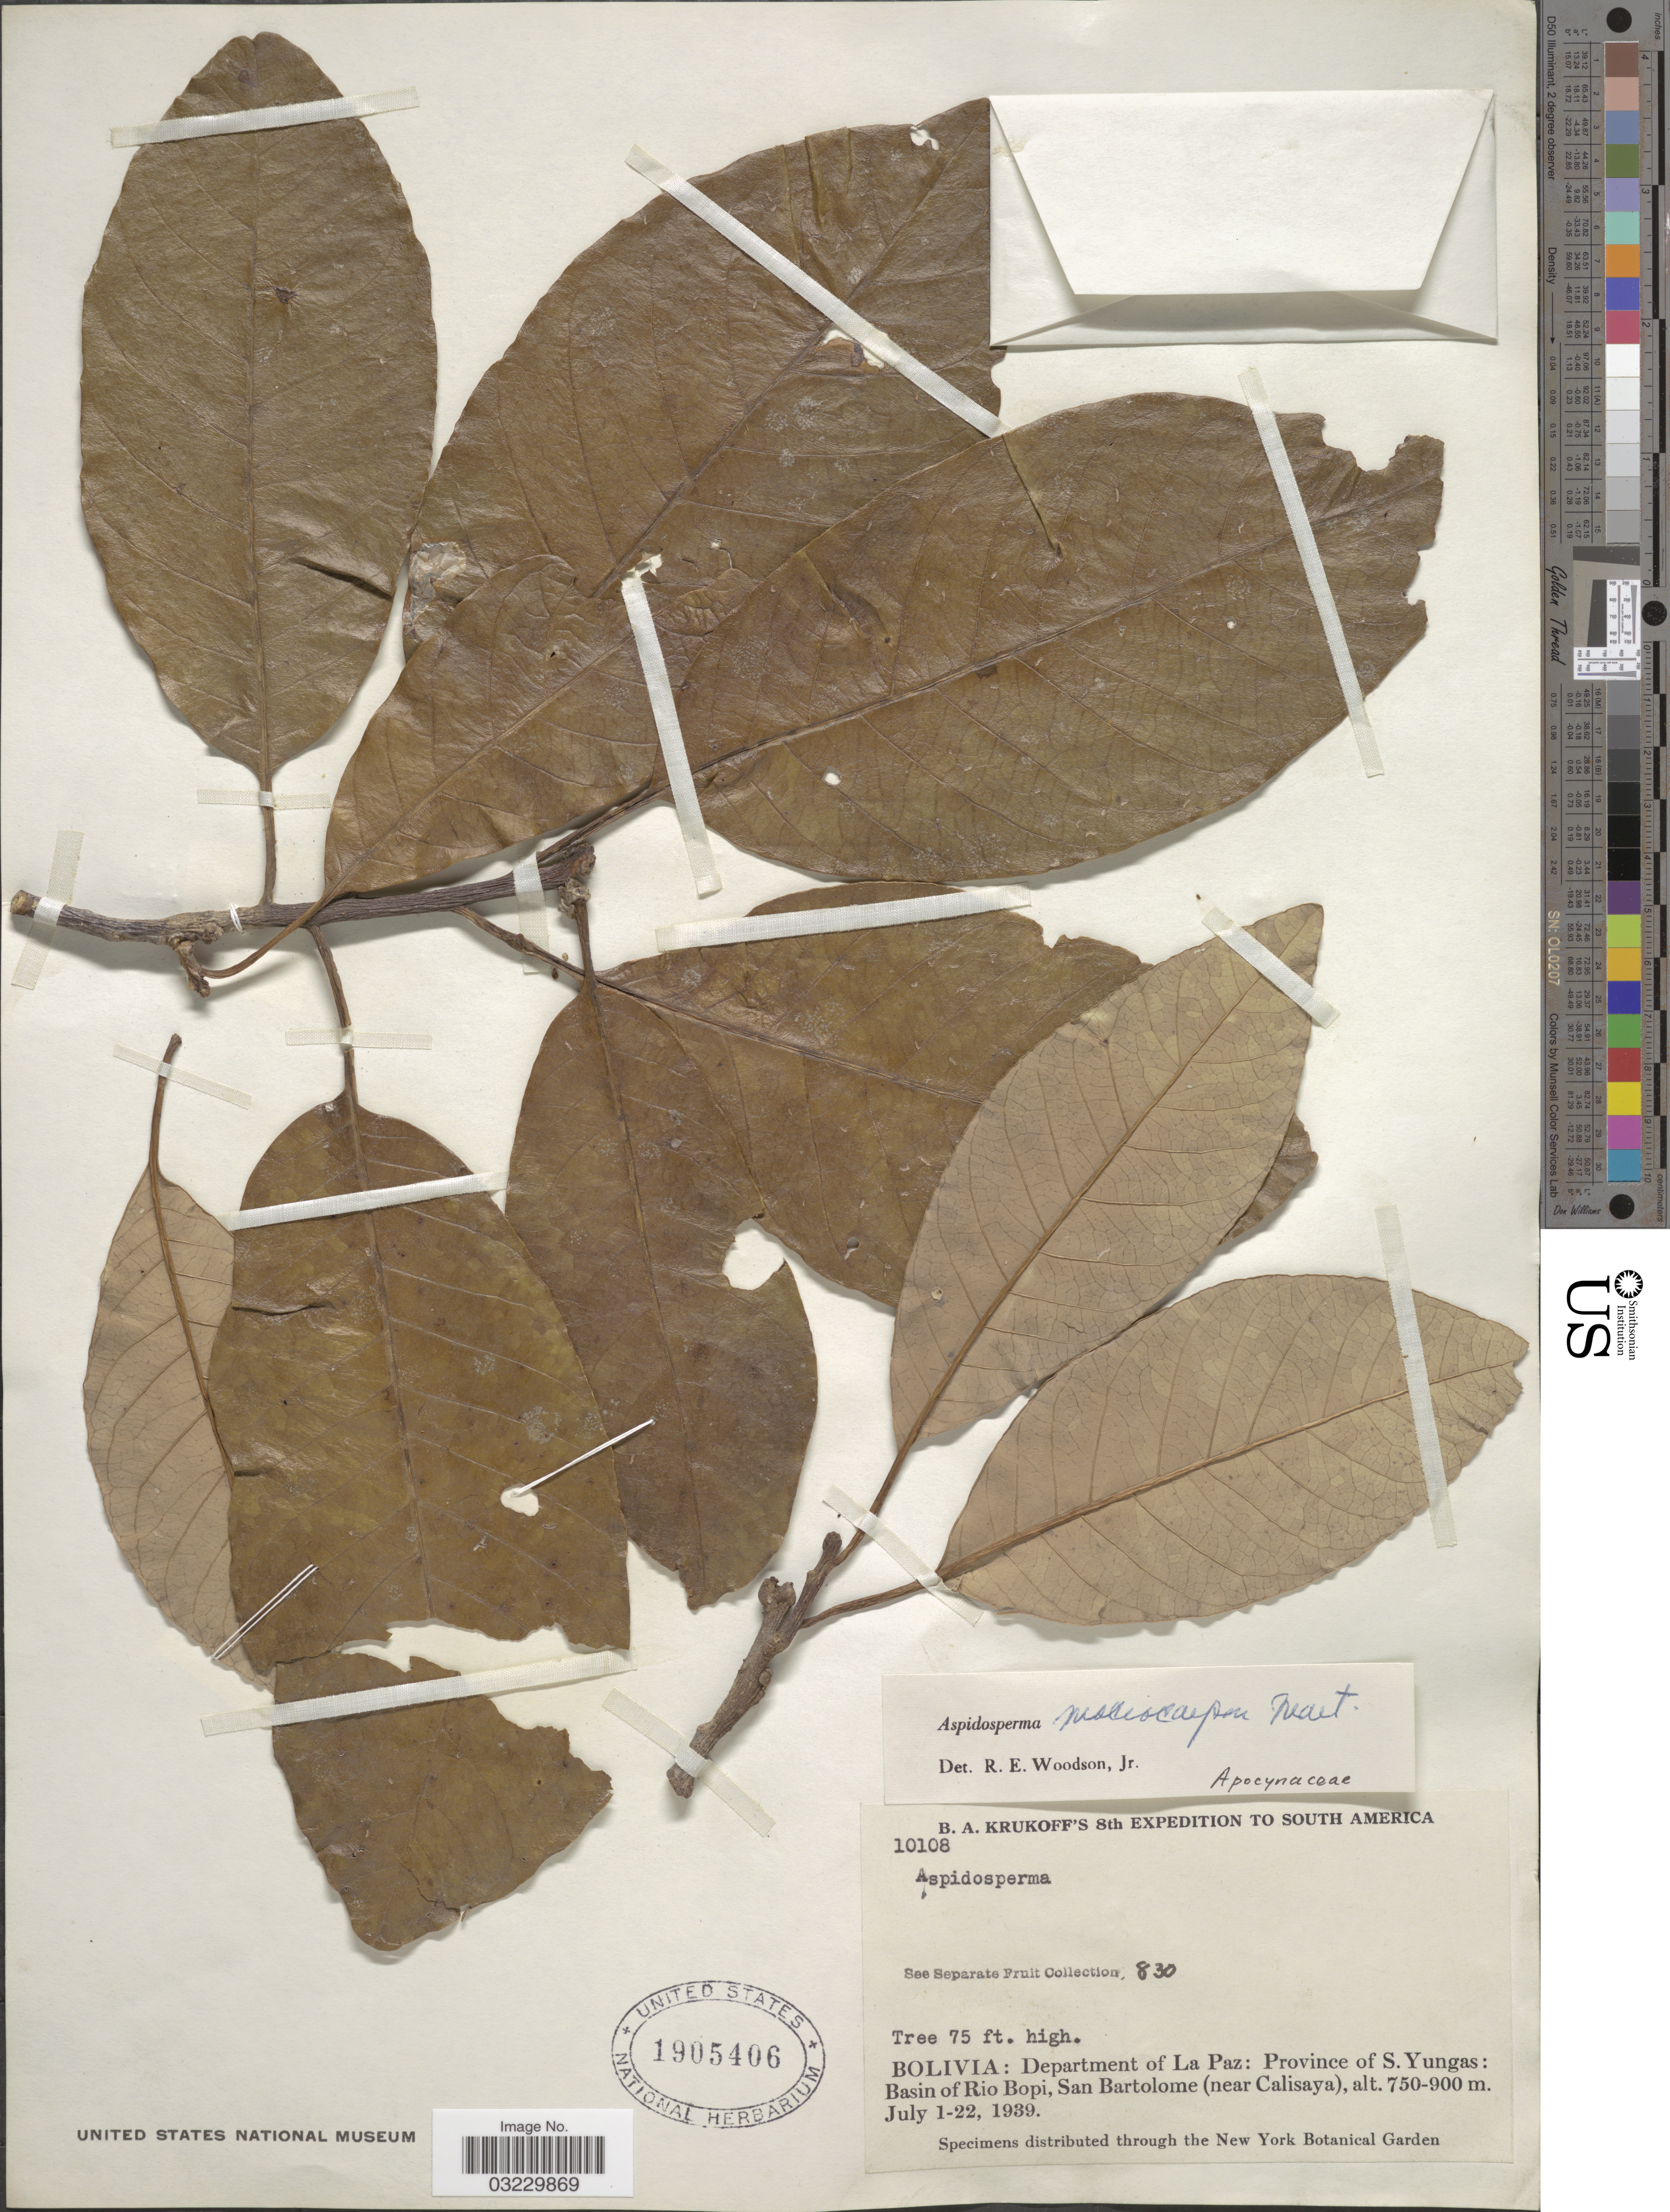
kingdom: Plantae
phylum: Tracheophyta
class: Magnoliopsida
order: Gentianales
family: Apocynaceae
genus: Aspidosperma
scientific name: Aspidosperma macrocarpon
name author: Mart.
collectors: B. A. Krukoff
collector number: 10108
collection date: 1939-07-01/1939-07-22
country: Bolivia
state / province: La Paz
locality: Department of La Paz: Province of S. Yungas: Basin of Rio Bopi, San Bartolome (near Calisaya).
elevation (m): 750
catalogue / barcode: US 1905406